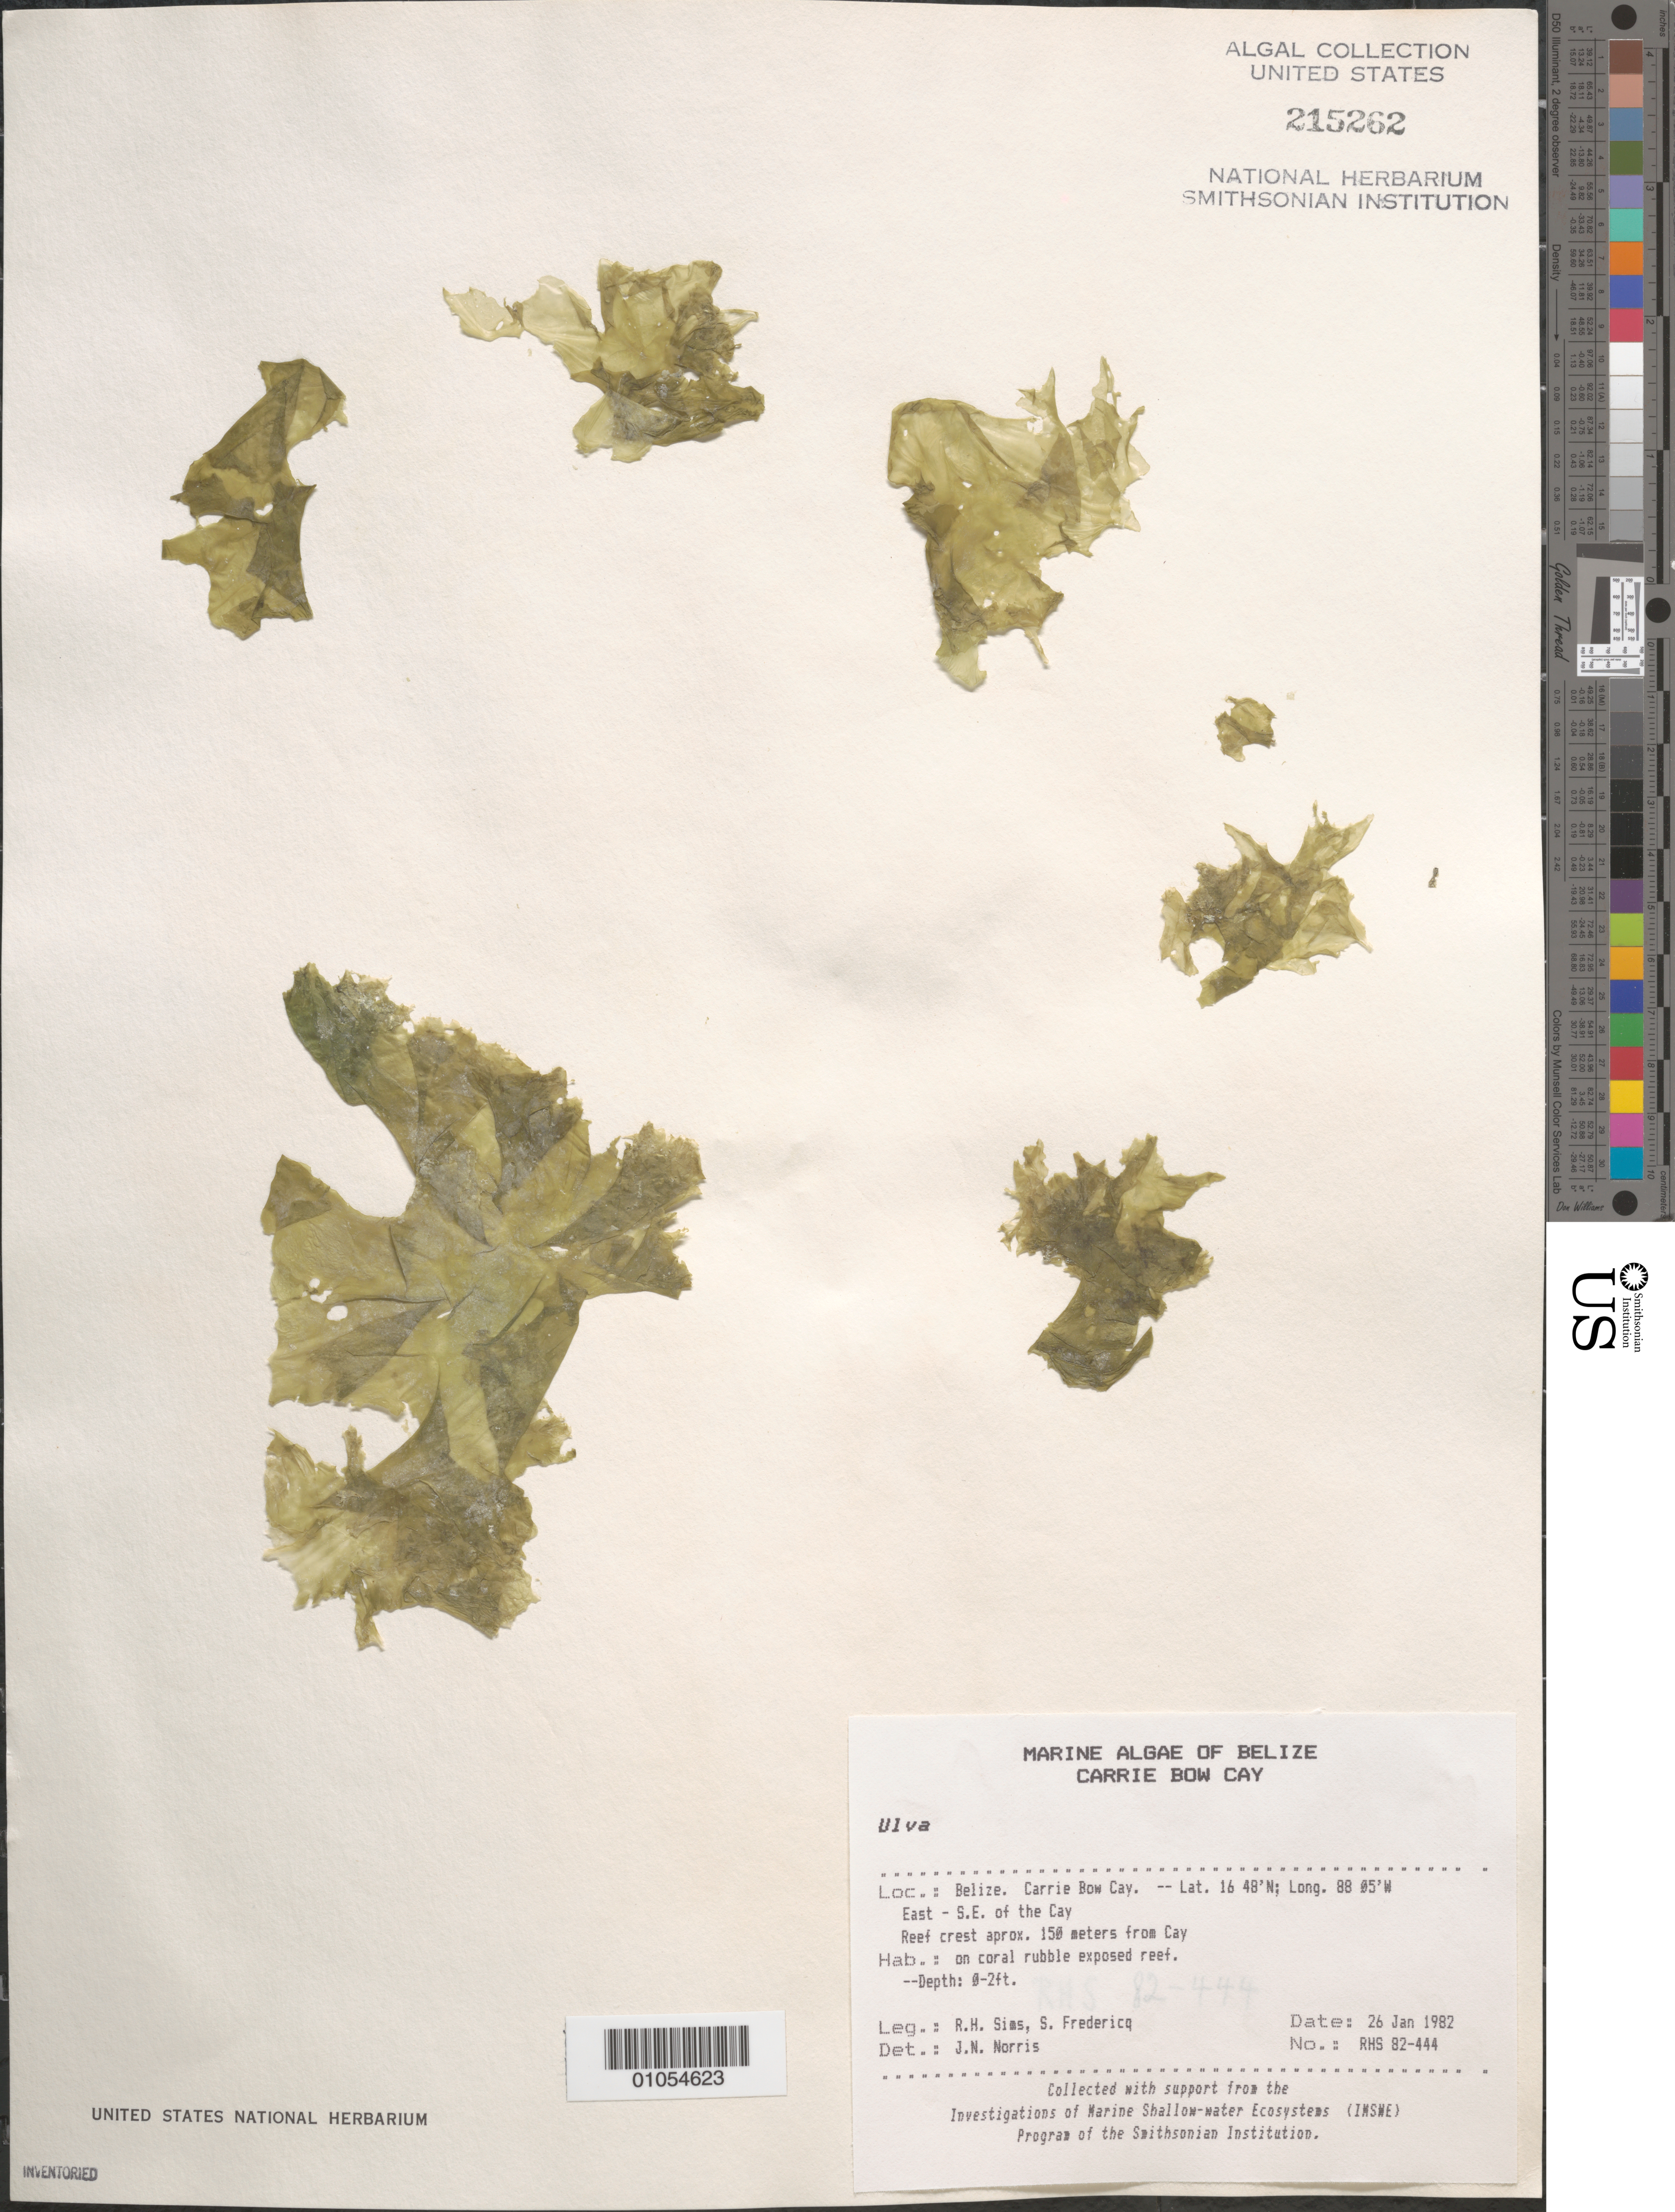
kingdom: Plantae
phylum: Chlorophyta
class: Ulvophyceae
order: Ulvales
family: Ulvaceae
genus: Ulva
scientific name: Ulva sp.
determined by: Norris, James N.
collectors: R. H. Sims & S. Fredericq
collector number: RHS 82-444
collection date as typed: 26 Jan 1982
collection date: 1982-01-26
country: Belize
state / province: Stann Creek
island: Carrie Bow Cay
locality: East southeast of the cay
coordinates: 16 48'N, 88 05'W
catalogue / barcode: US 215262